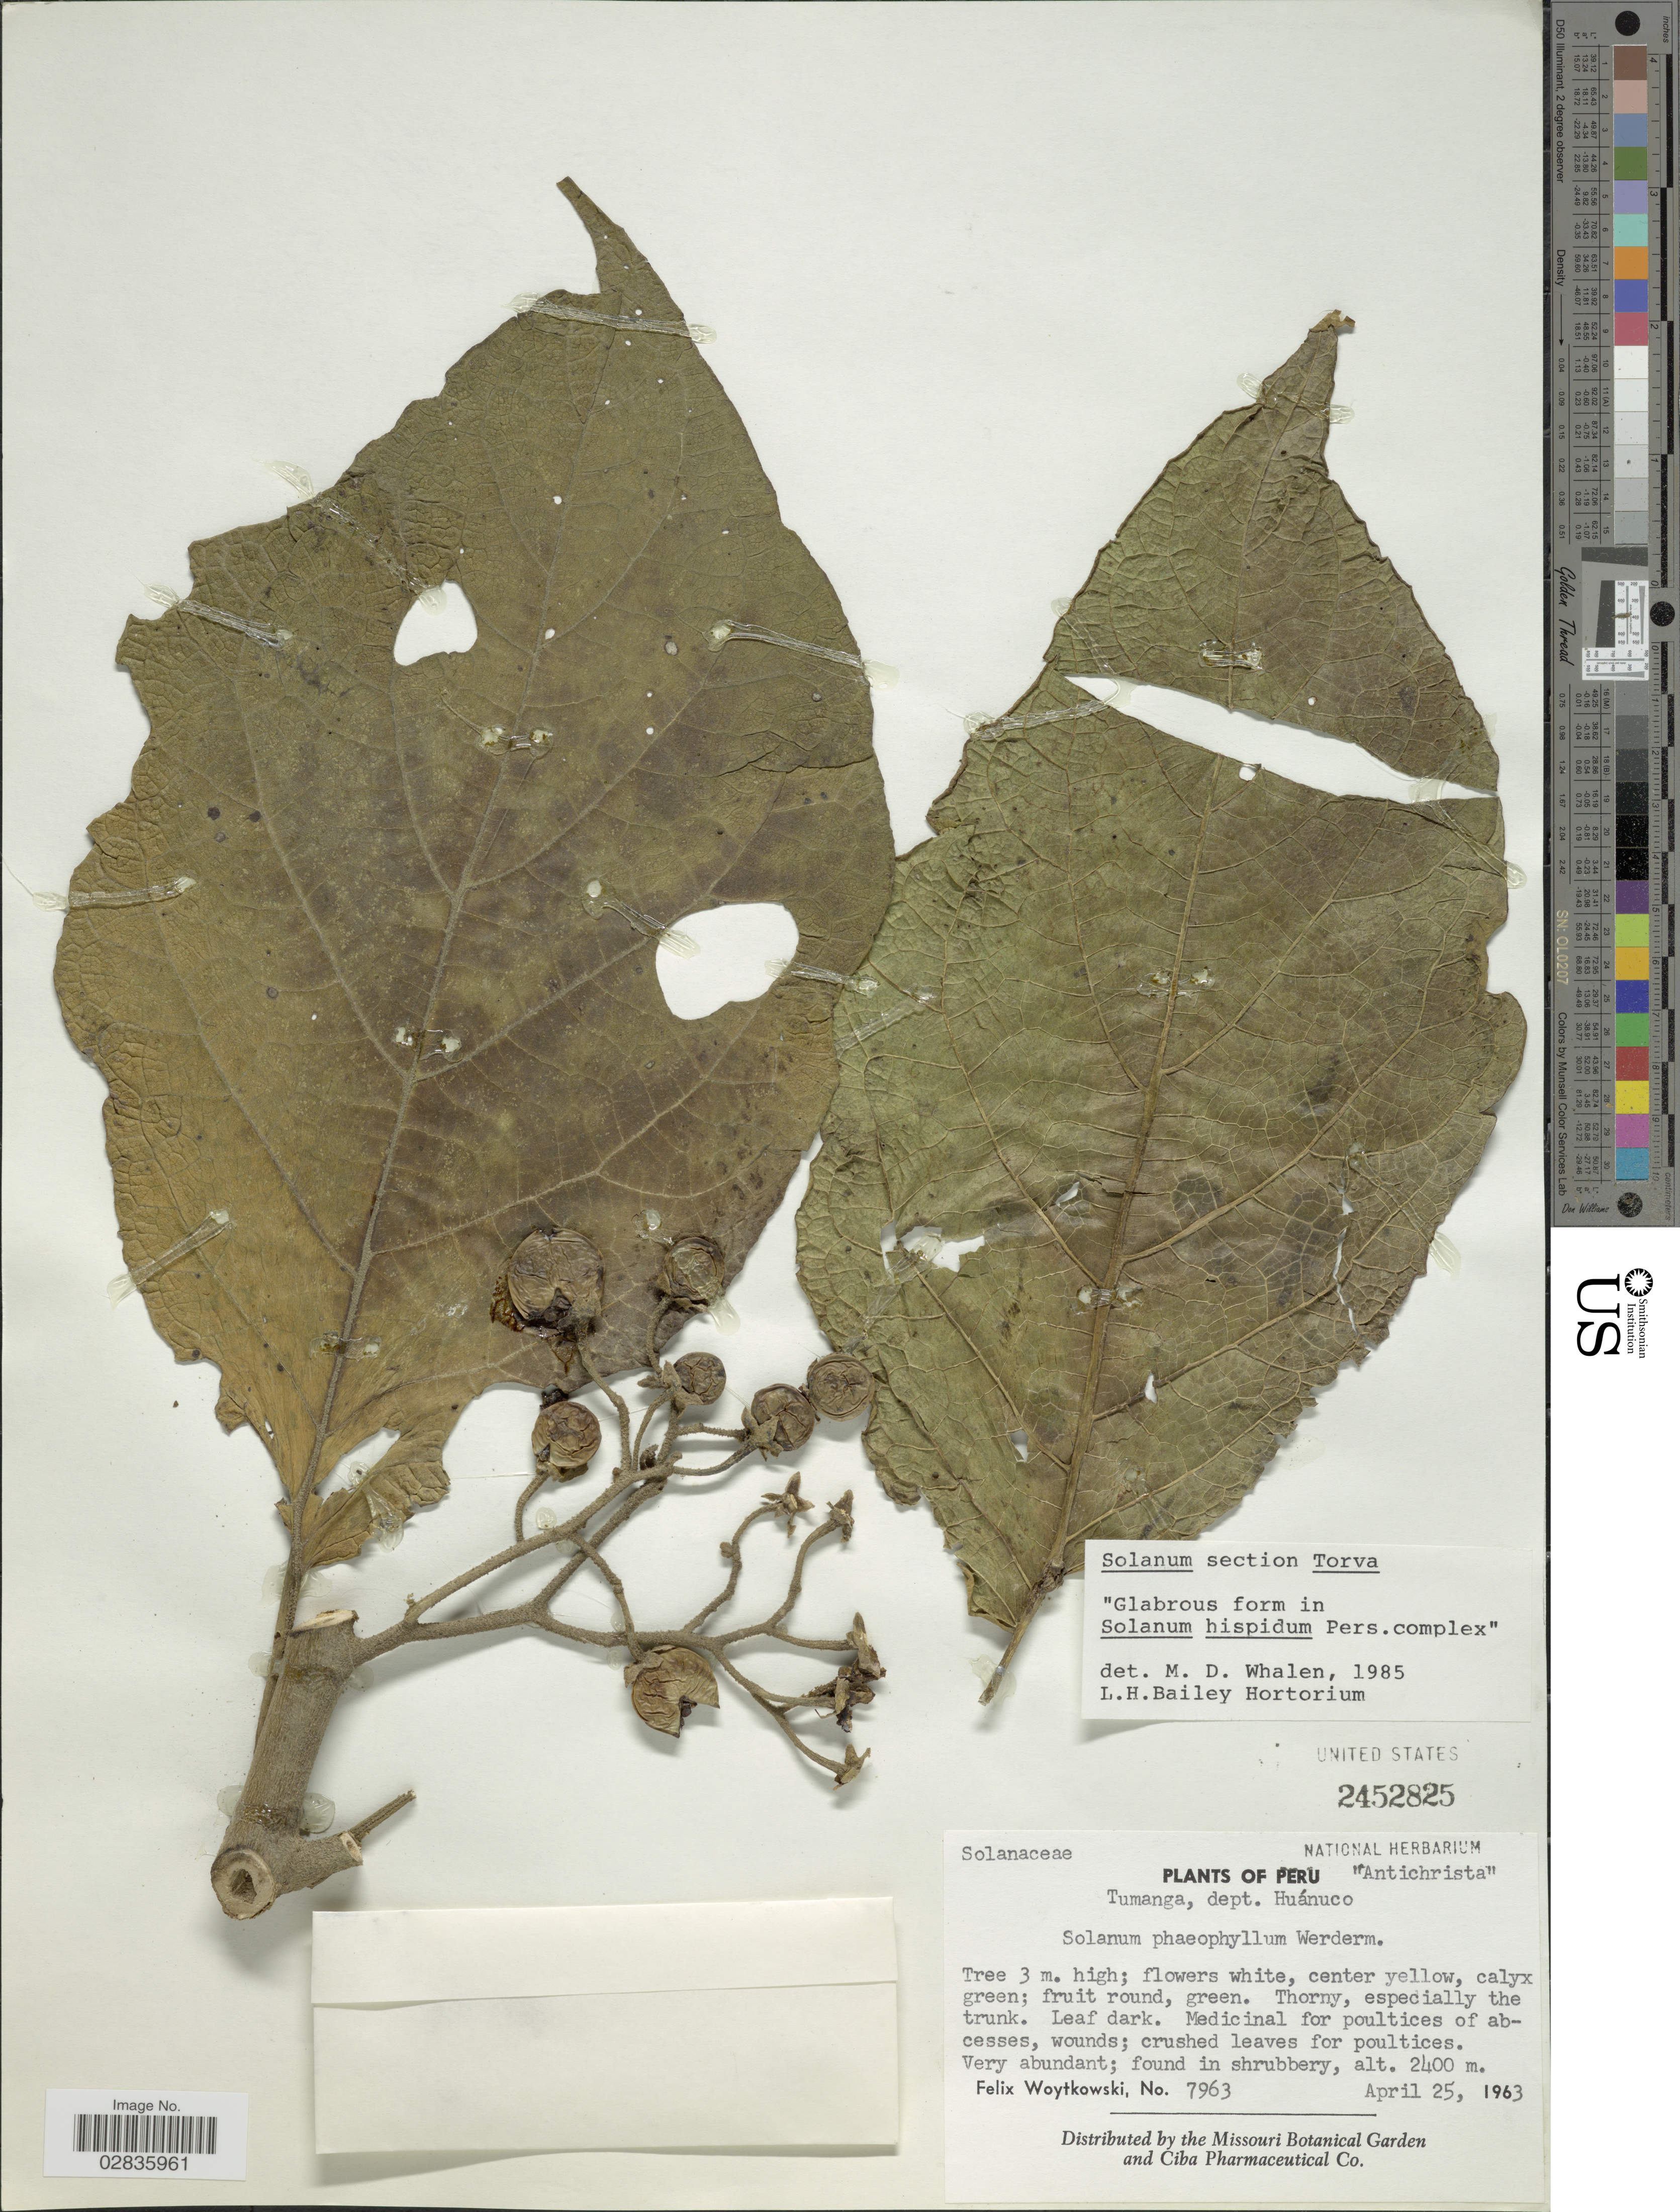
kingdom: Plantae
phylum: Tracheophyta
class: Magnoliopsida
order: Solanales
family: Solanaceae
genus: Solanum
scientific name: Solanum hispidum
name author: Pers.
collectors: F. Woytkowski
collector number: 7963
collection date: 1963-04-25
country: Peru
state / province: Huánuco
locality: Tumango, dept. Huánuco.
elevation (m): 2400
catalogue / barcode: US 2452825